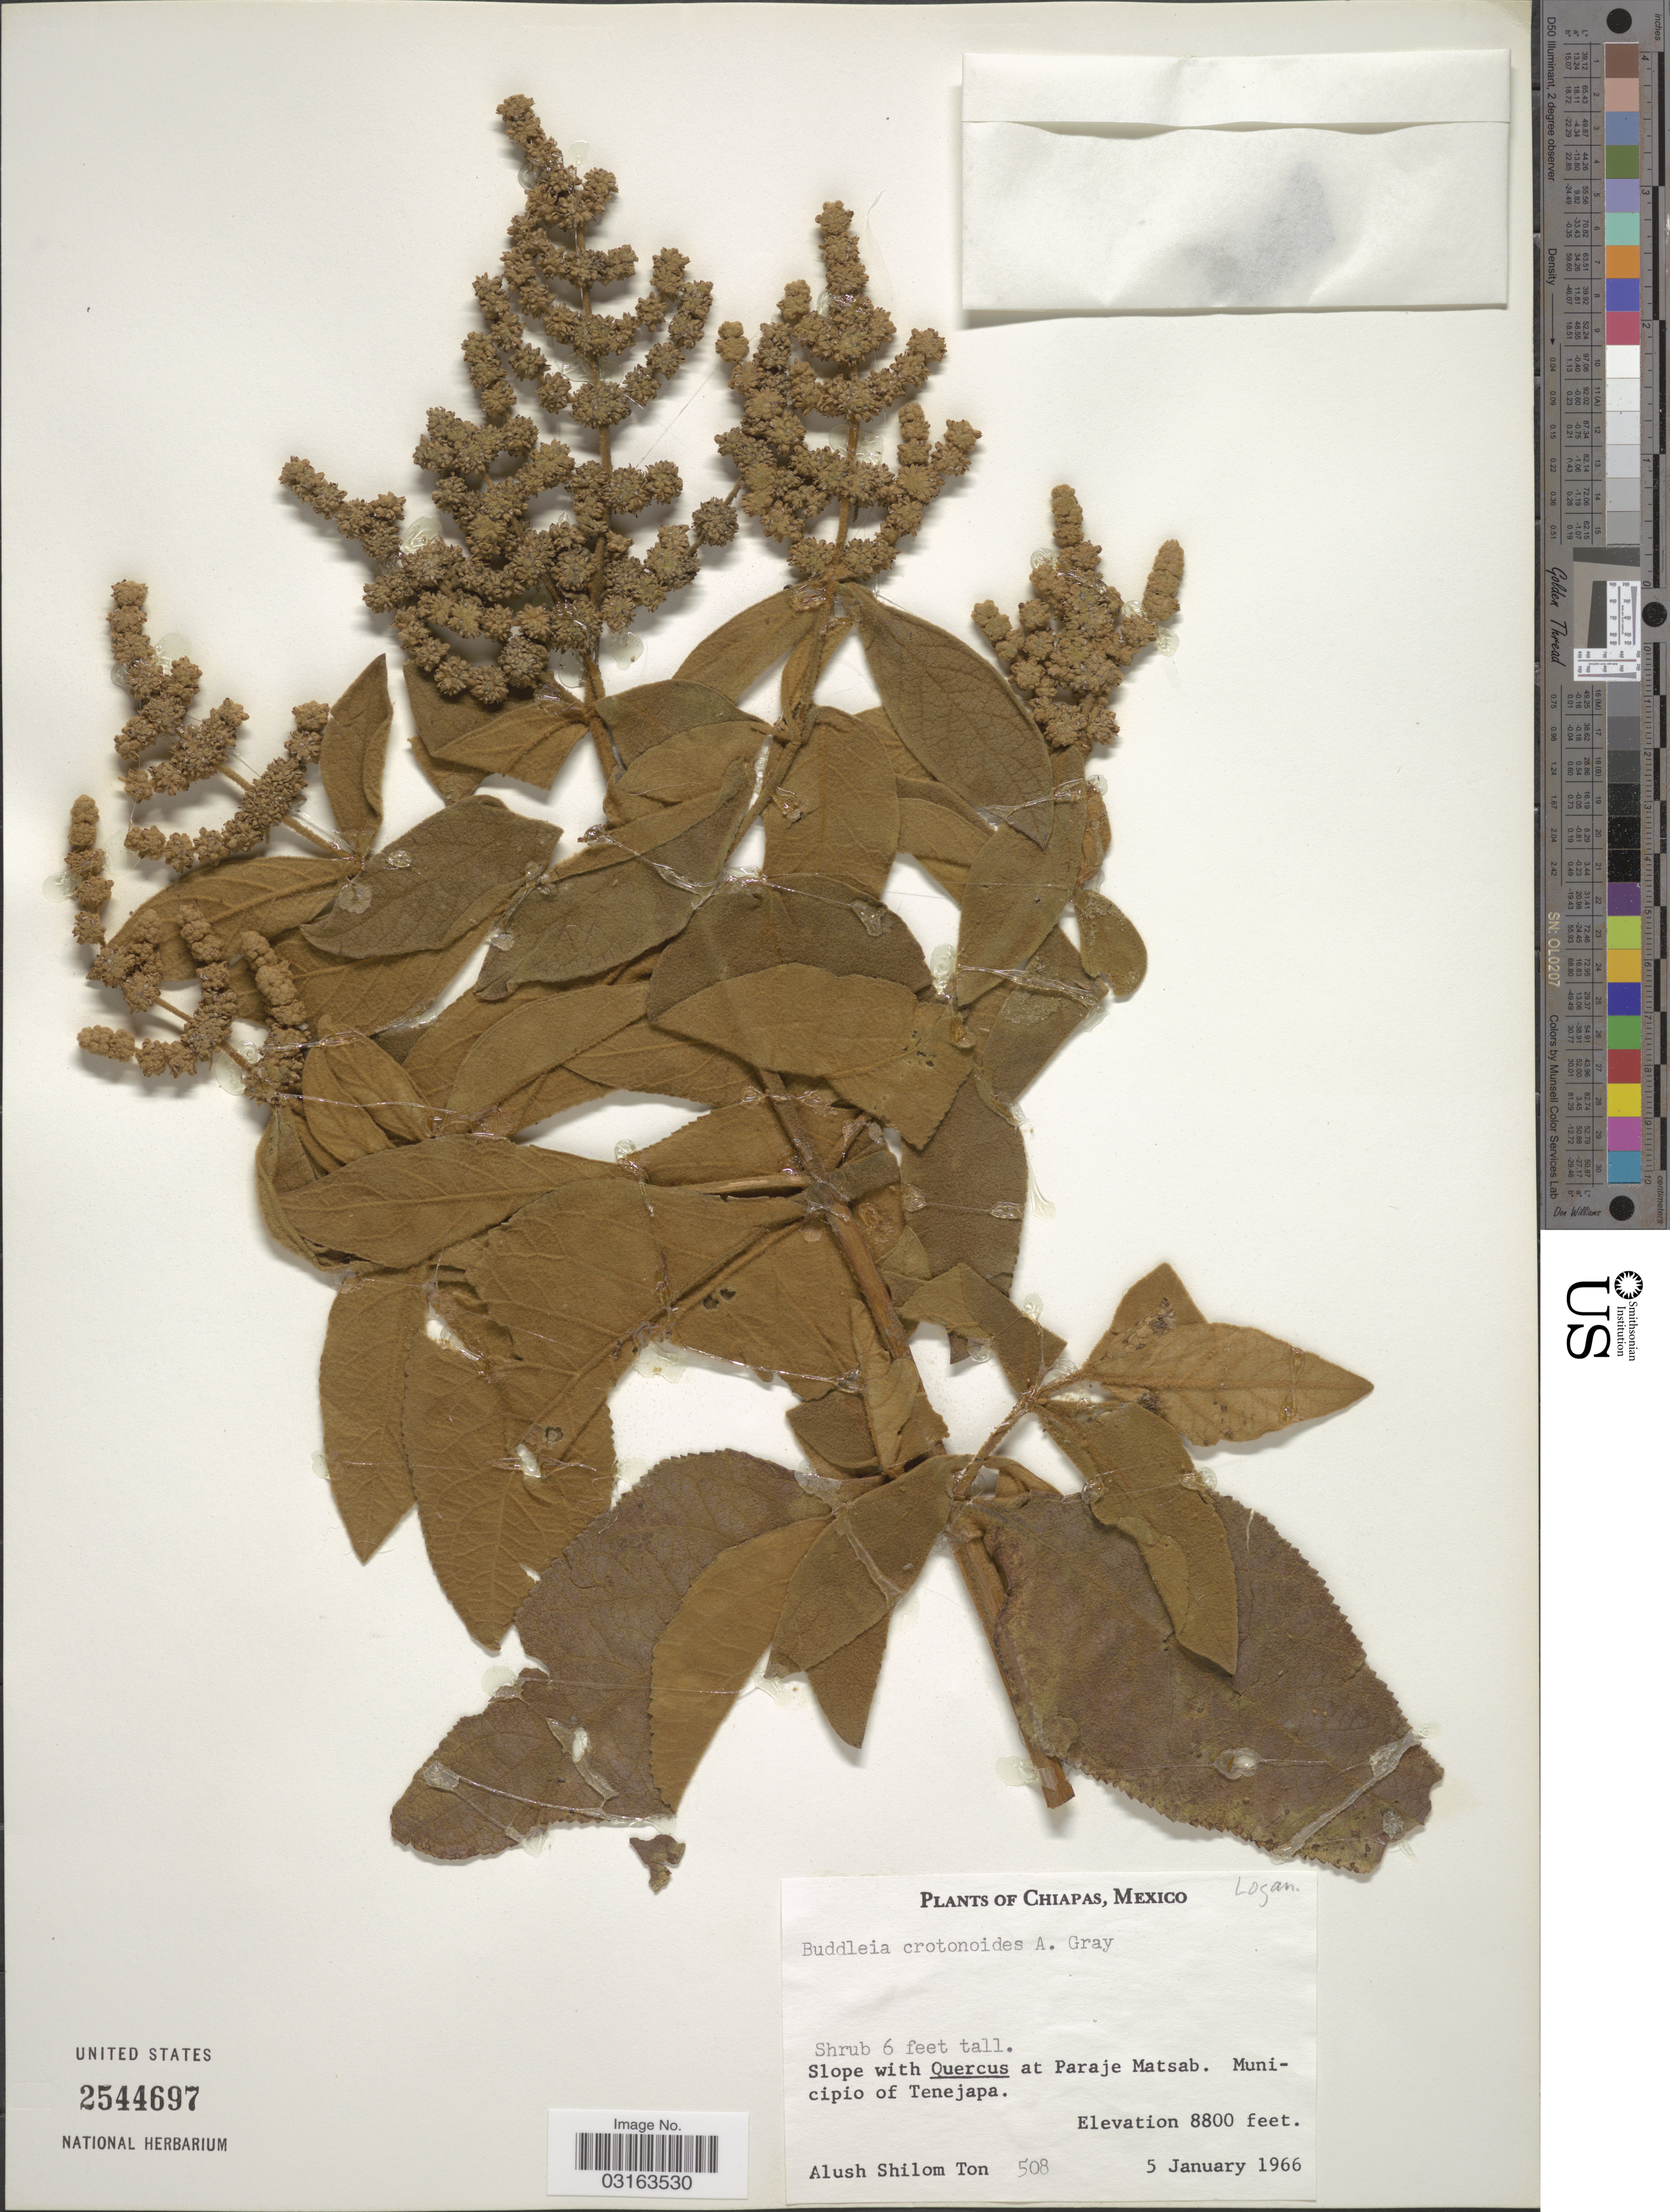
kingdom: Plantae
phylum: Tracheophyta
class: Magnoliopsida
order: Lamiales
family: Scrophulariaceae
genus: Buddleja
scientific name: Buddleja crotonoides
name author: A. Gray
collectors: A. M. Ton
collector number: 508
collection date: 1966-01-05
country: Mexico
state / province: Chiapas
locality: Paraje Matsab. Municipio of Tenejapa.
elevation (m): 2682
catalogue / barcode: US 2544697